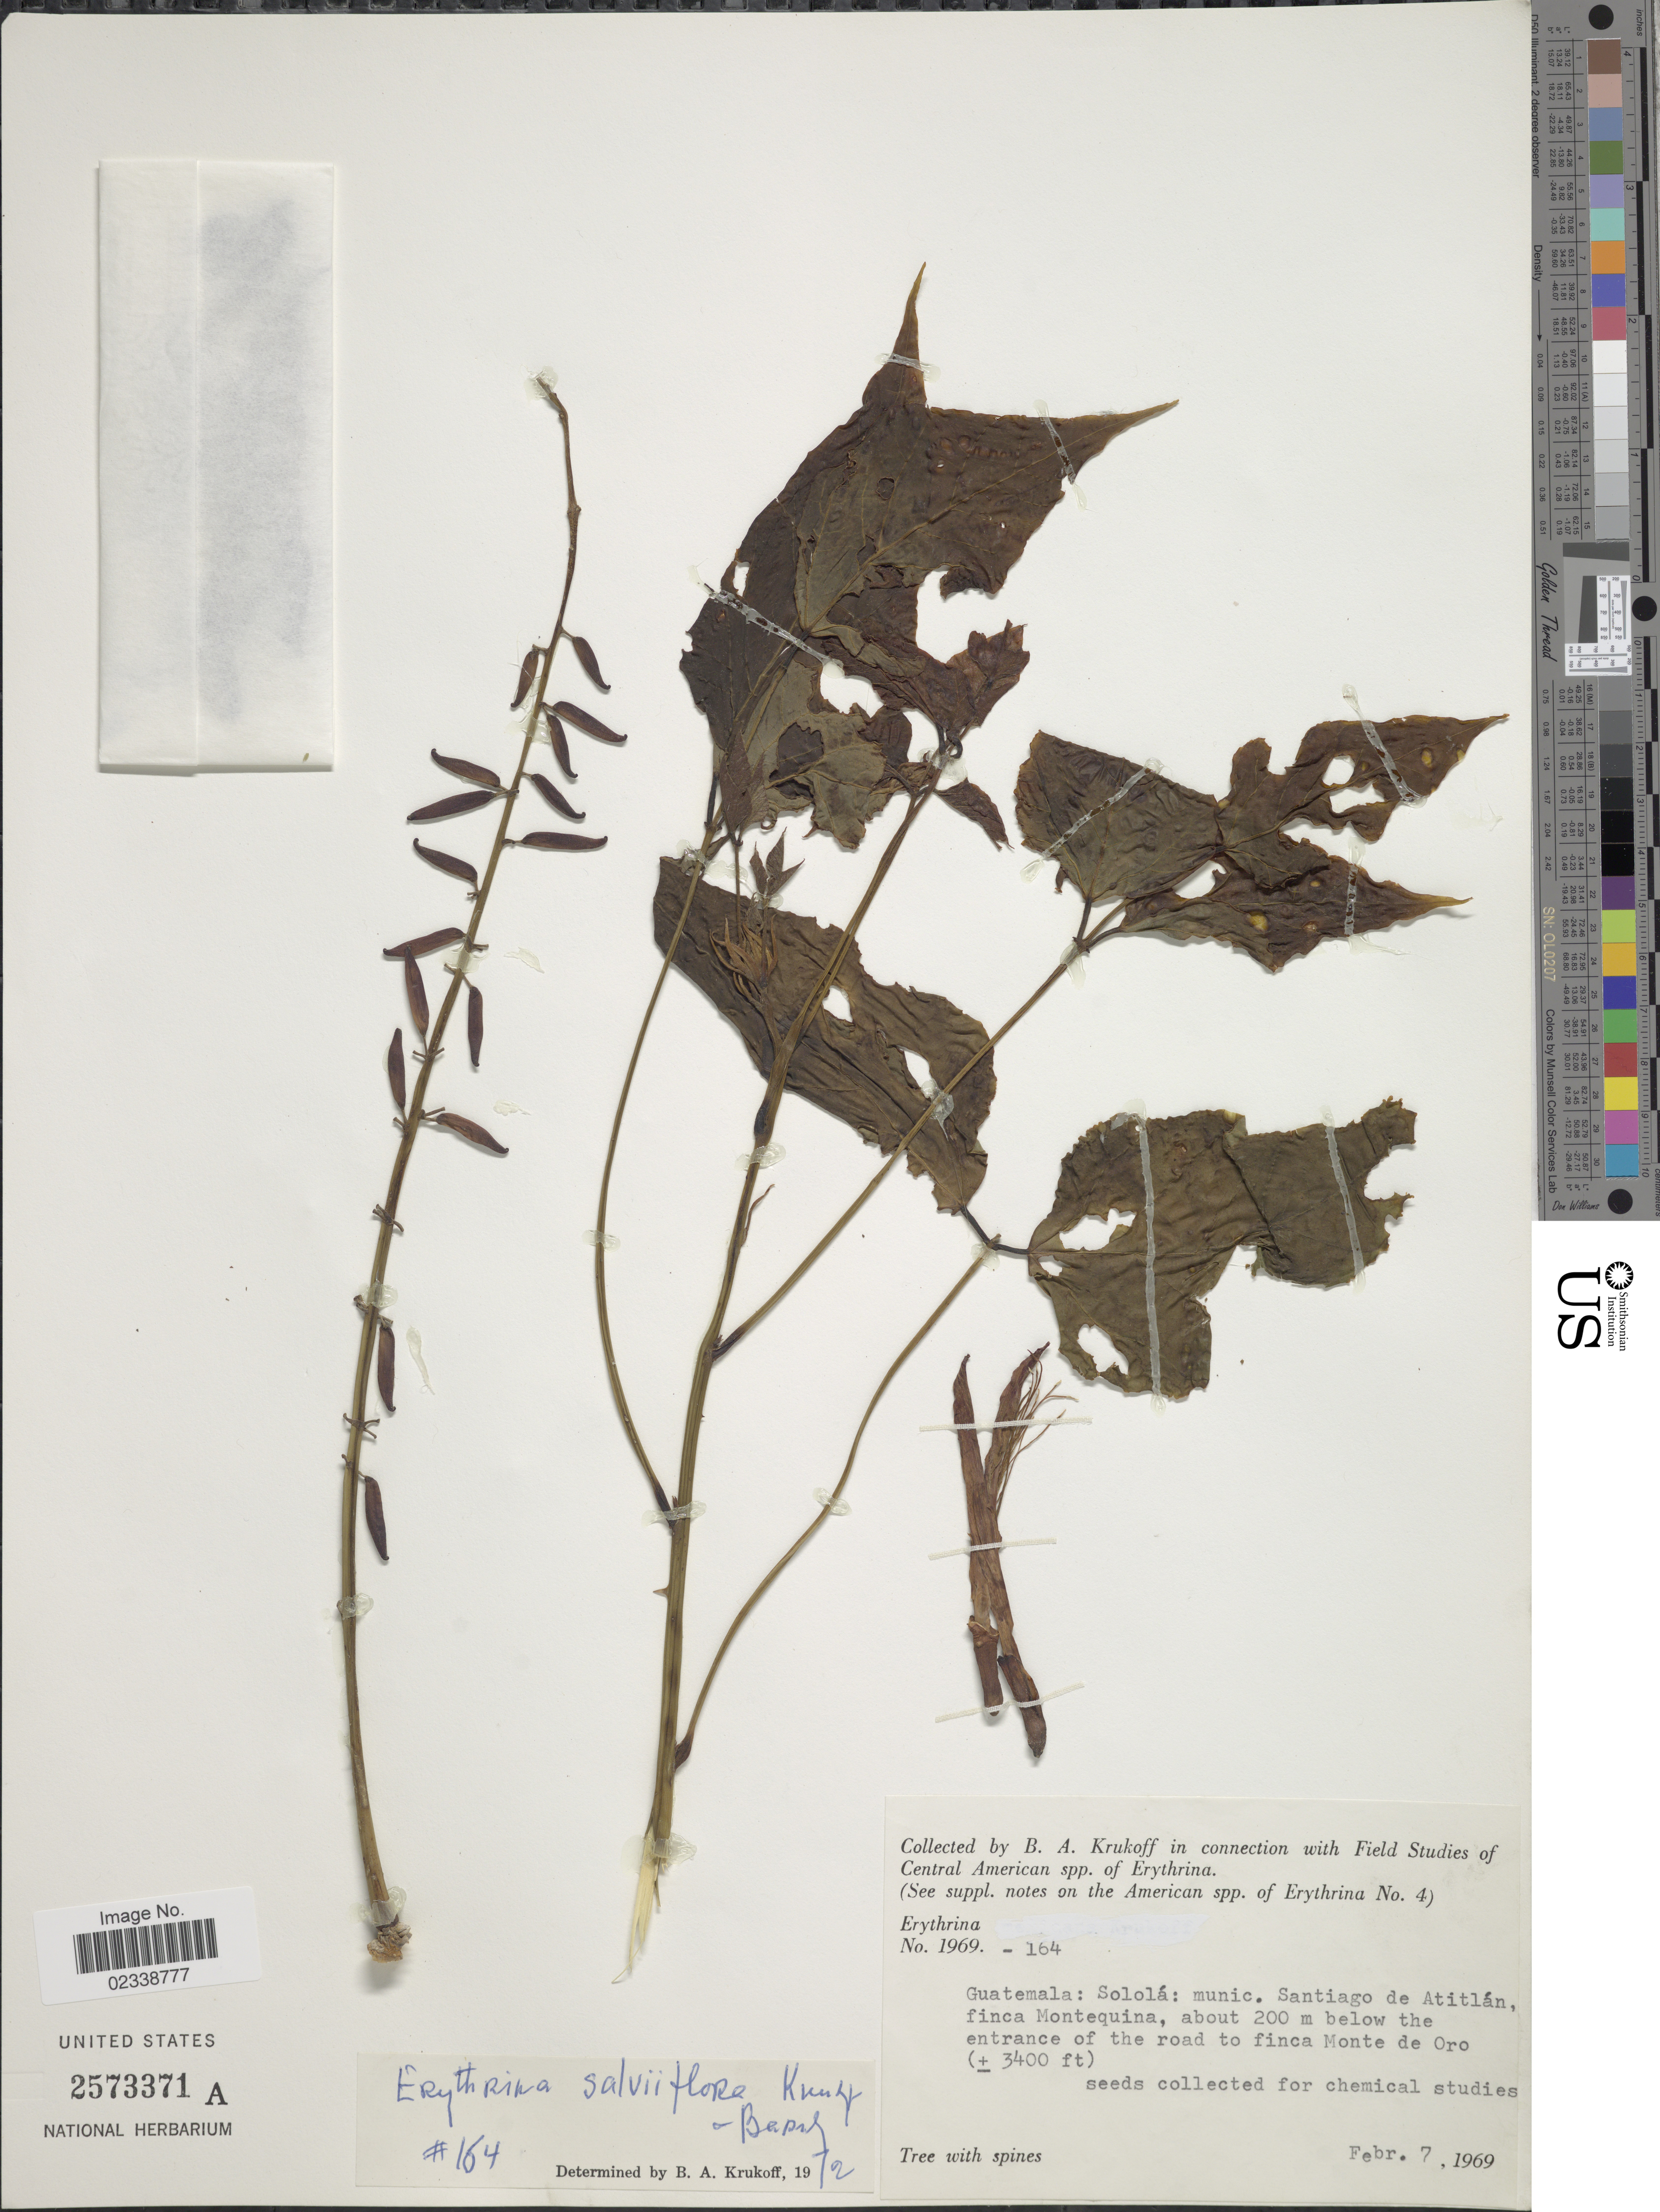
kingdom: Plantae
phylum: Tracheophyta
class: Magnoliopsida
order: Fabales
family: Fabaceae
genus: Erythrina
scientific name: Erythrina salviiflora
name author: Krukoff & Barneby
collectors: B. A. Krukoff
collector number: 1969-164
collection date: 1969-02-07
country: Guatemala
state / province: Sololá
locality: Mun. Santiago de Atitlan, finca Montequina, about 200 m below the entrance of the road to finca Nonte de Oro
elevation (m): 1036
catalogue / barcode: US 2573371A